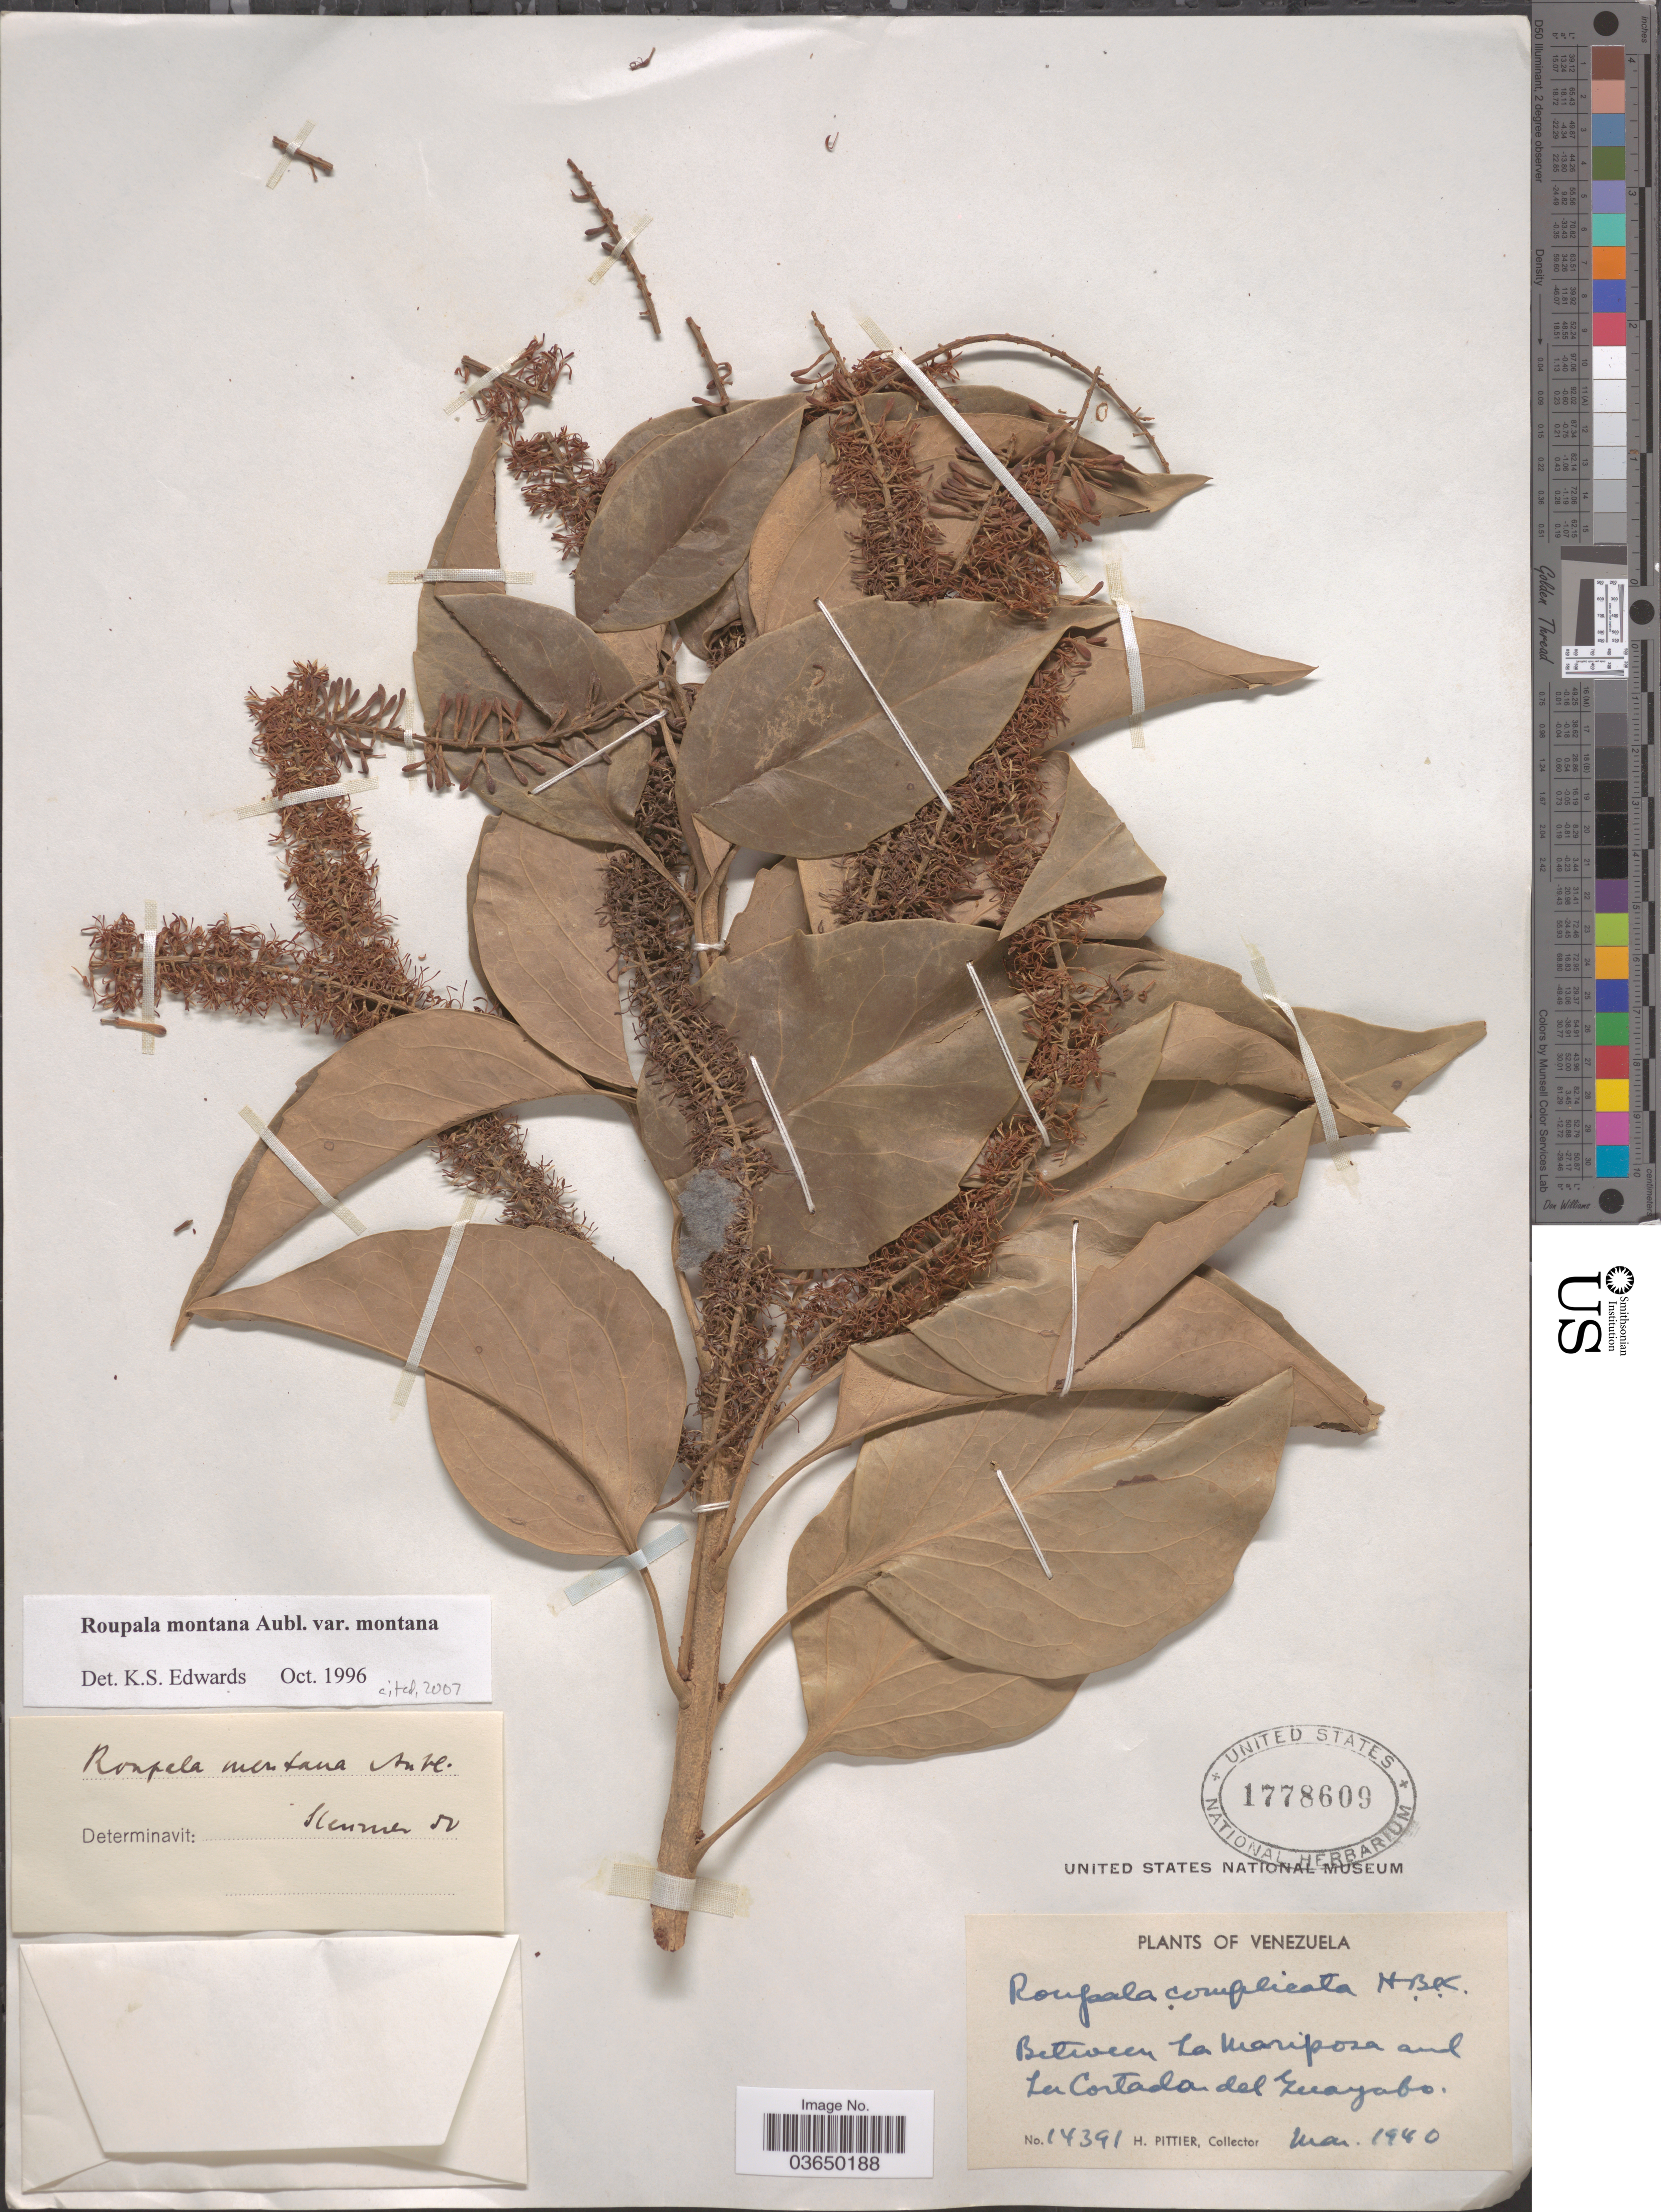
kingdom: Plantae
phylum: Tracheophyta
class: Magnoliopsida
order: Proteales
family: Proteaceae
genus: Roupala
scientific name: Roupala montana var. montana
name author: Aubl.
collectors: H. F. Pittier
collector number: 14391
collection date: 1940-03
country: Venezuela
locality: Between La Mariposa and La Cortada del Guayabo.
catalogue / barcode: US 1778609